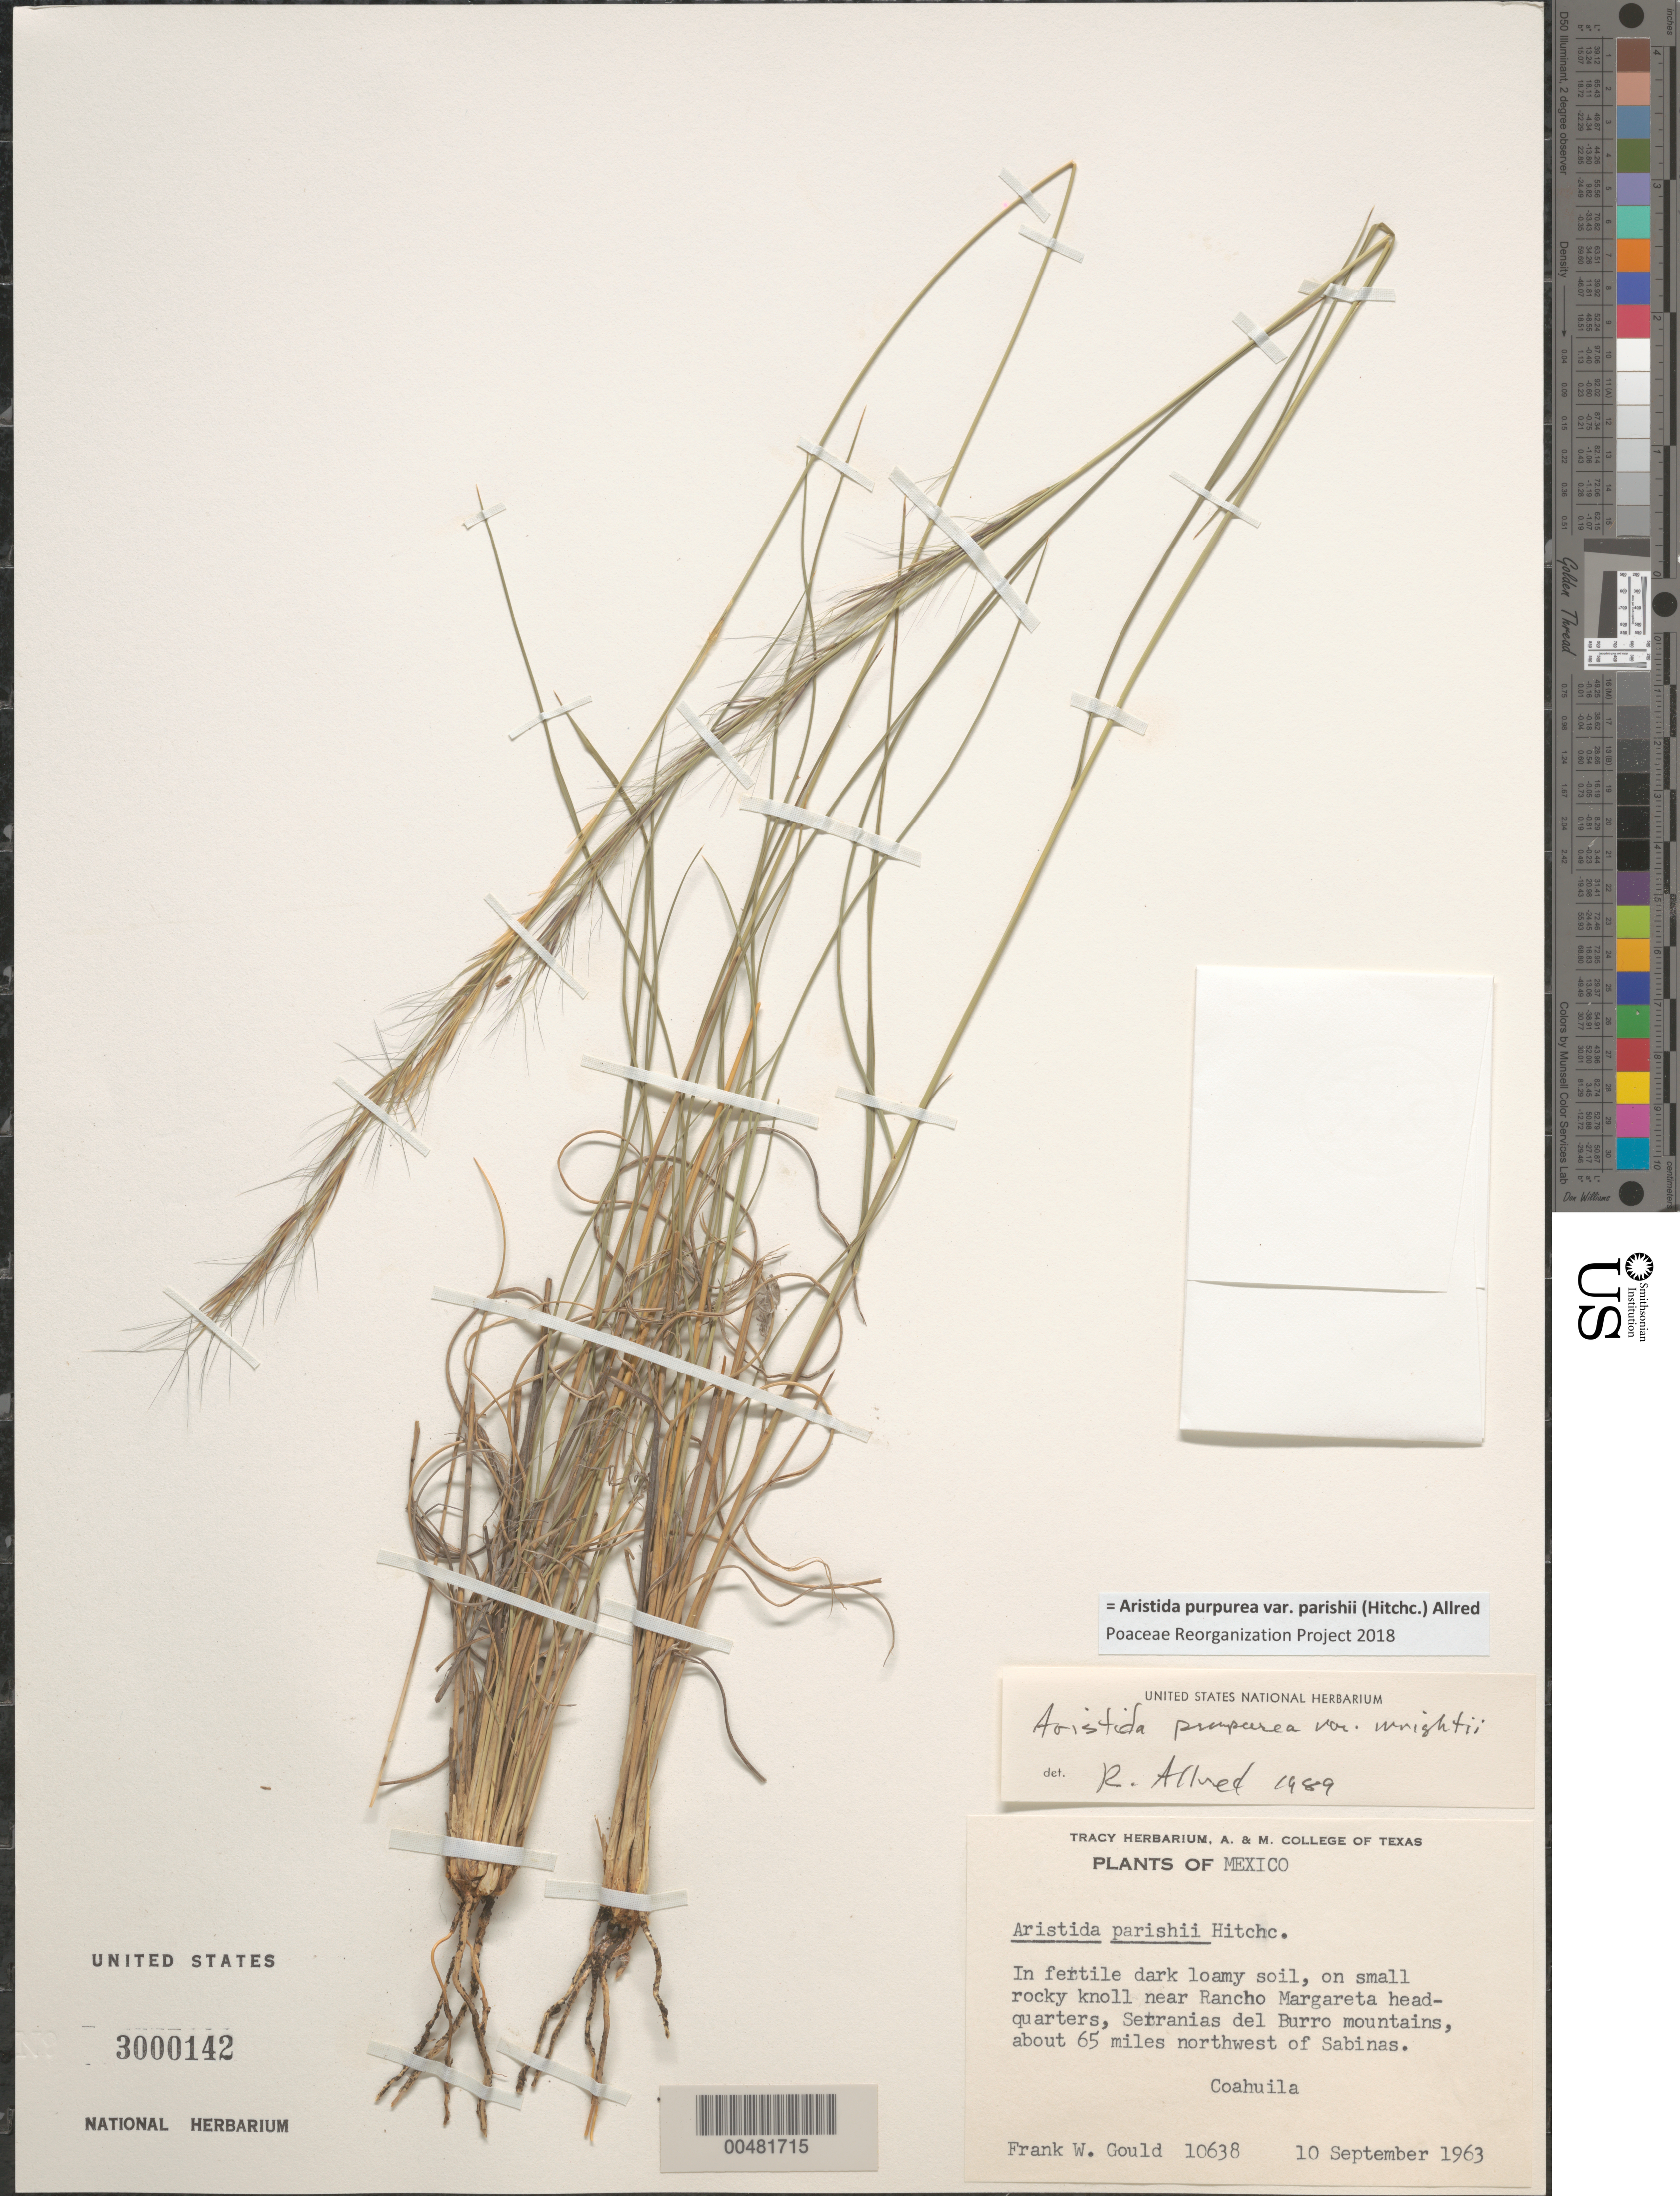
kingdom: Plantae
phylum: Tracheophyta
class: Liliopsida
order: Poales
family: Poaceae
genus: Aristida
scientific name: Aristida purpurea var. parishii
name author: (Hitchc.) Allred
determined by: Poaceae Reorganization Project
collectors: F. W. Gould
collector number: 10638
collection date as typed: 10 Sep 1963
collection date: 1963-09-10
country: Mexico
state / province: Coahuila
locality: On small rocky knoll near Rancho Margareta headquarters, Serranias del Burro mountains, about 65 mi NW of Sabinas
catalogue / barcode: US 3000142